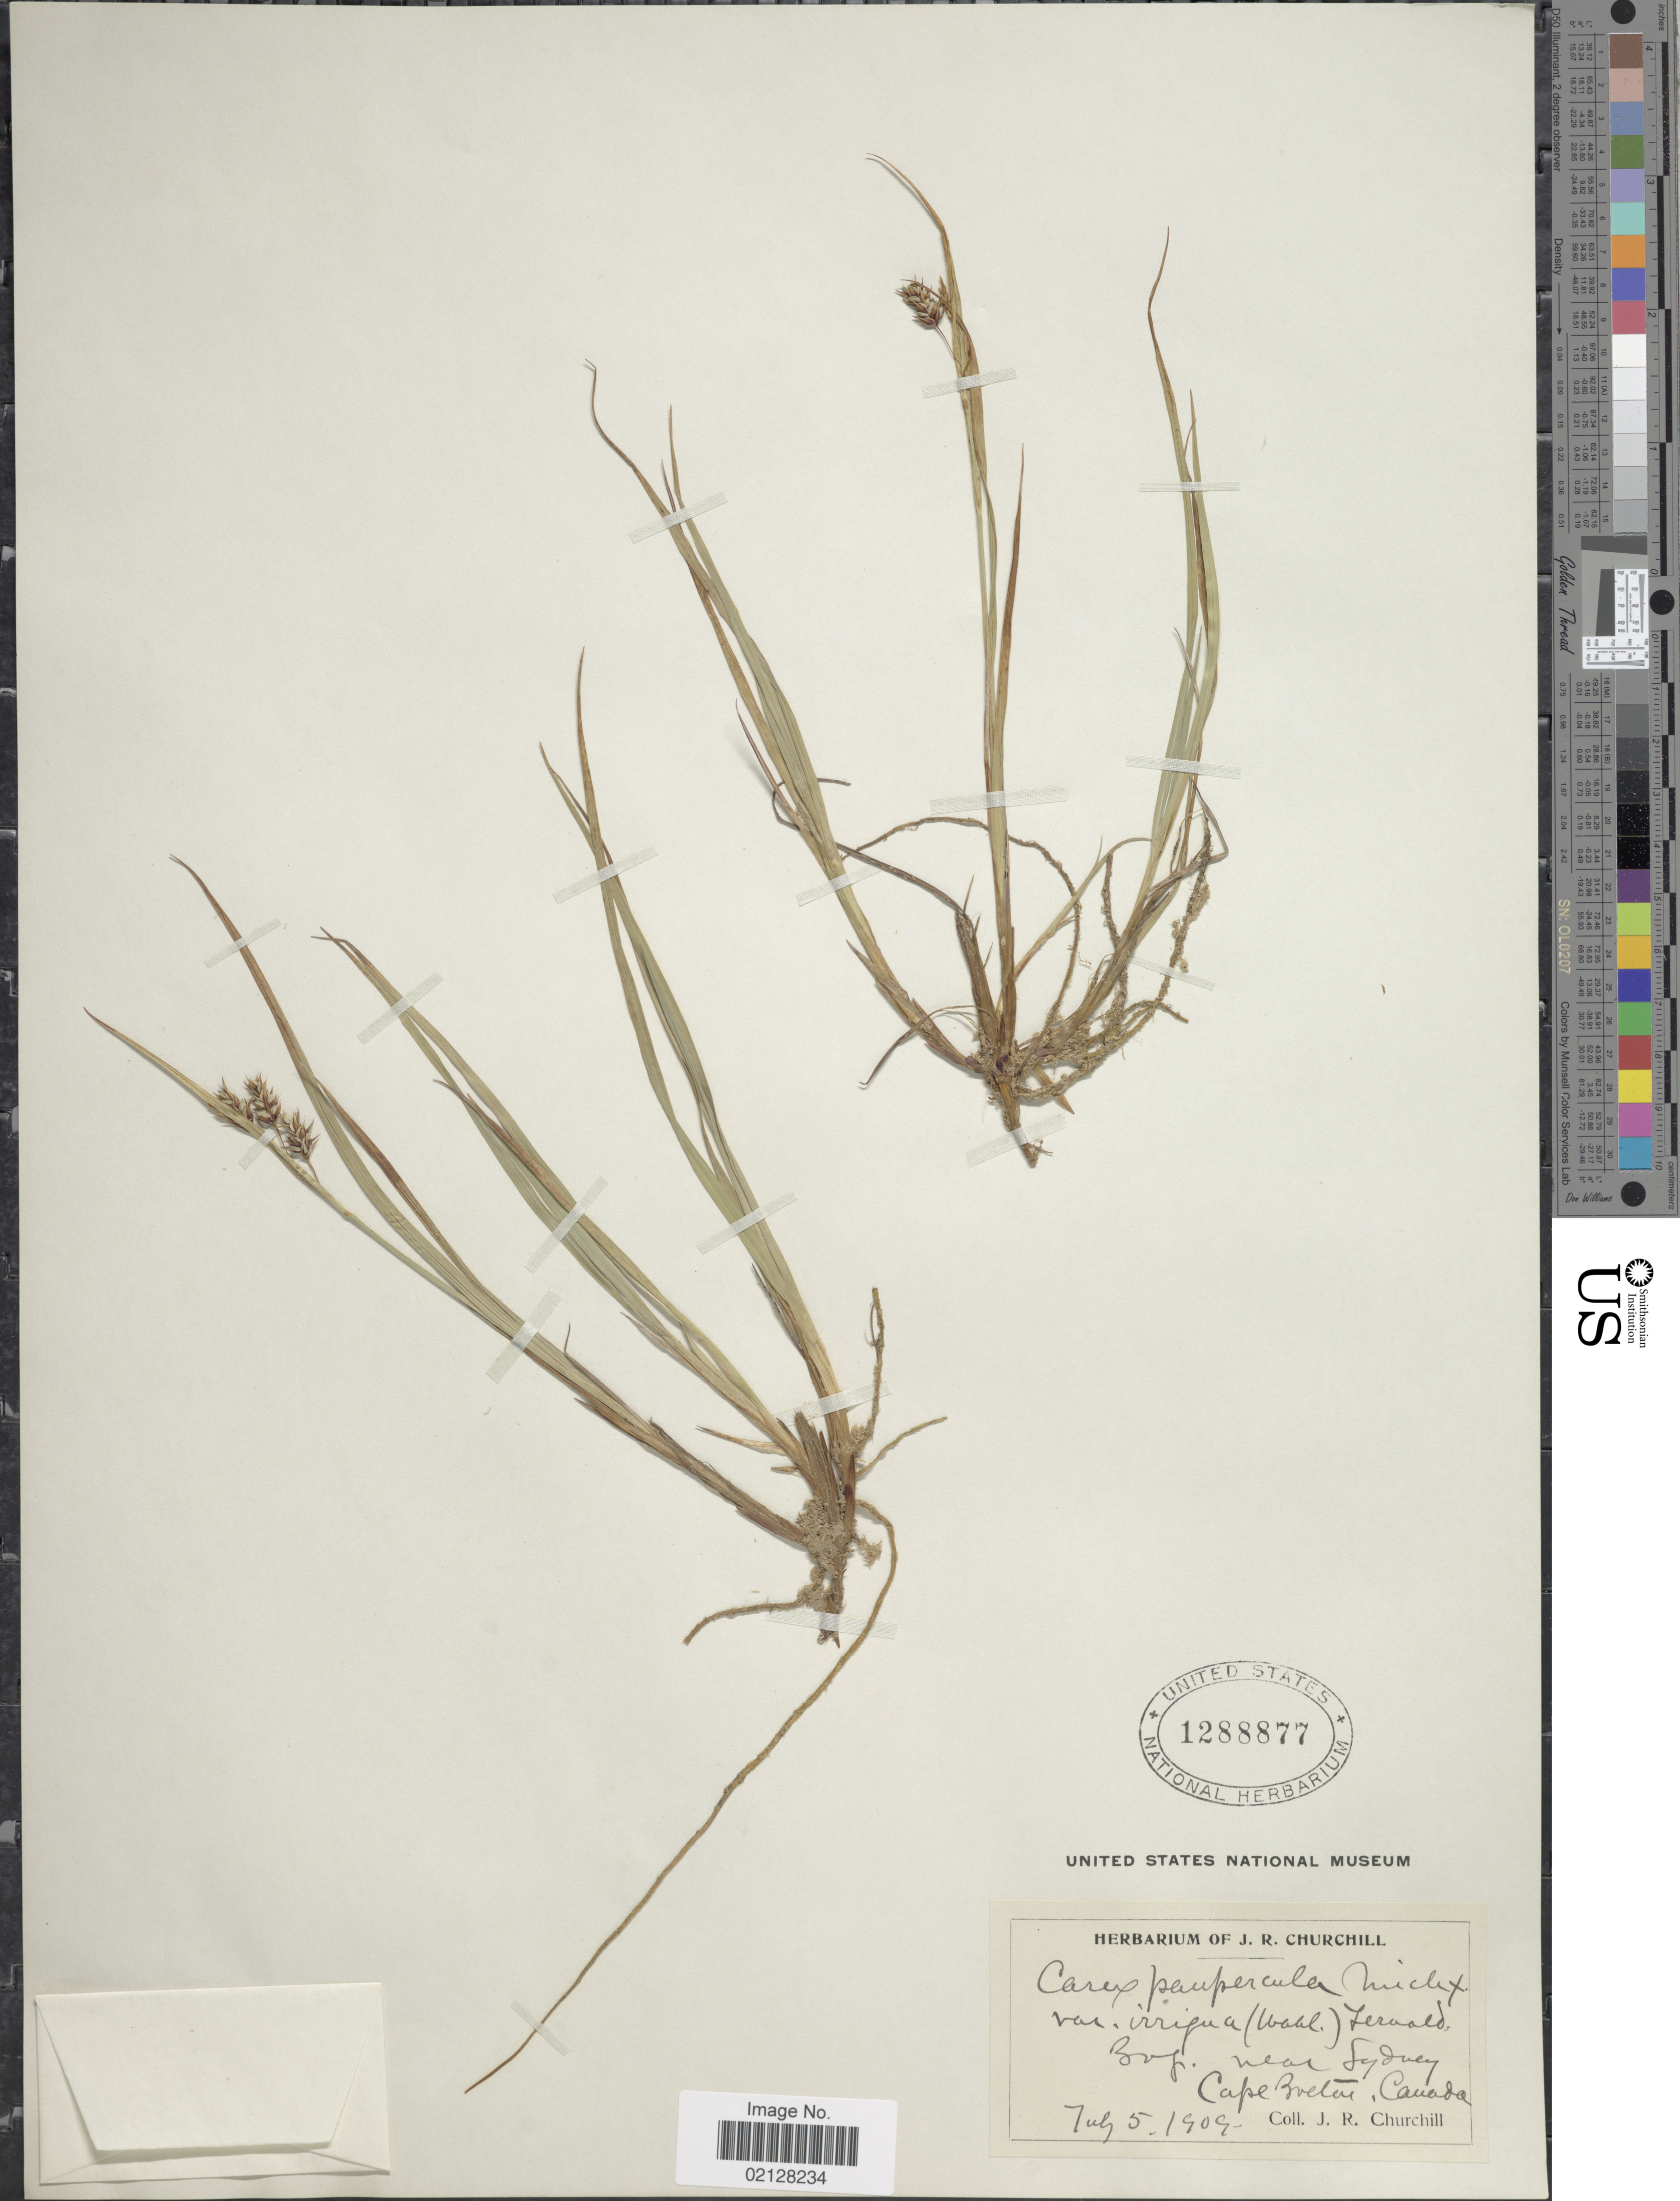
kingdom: Plantae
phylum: Tracheophyta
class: Liliopsida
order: Poales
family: Cyperaceae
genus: Carex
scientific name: Carex magellanica subsp. irrigua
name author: (Wahlenb.) Hiitonen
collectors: J. Churchill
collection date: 1909-07-05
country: Canada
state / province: Nova Scotia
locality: Bog. near Sydney. Cape Brenton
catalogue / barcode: US 1288877